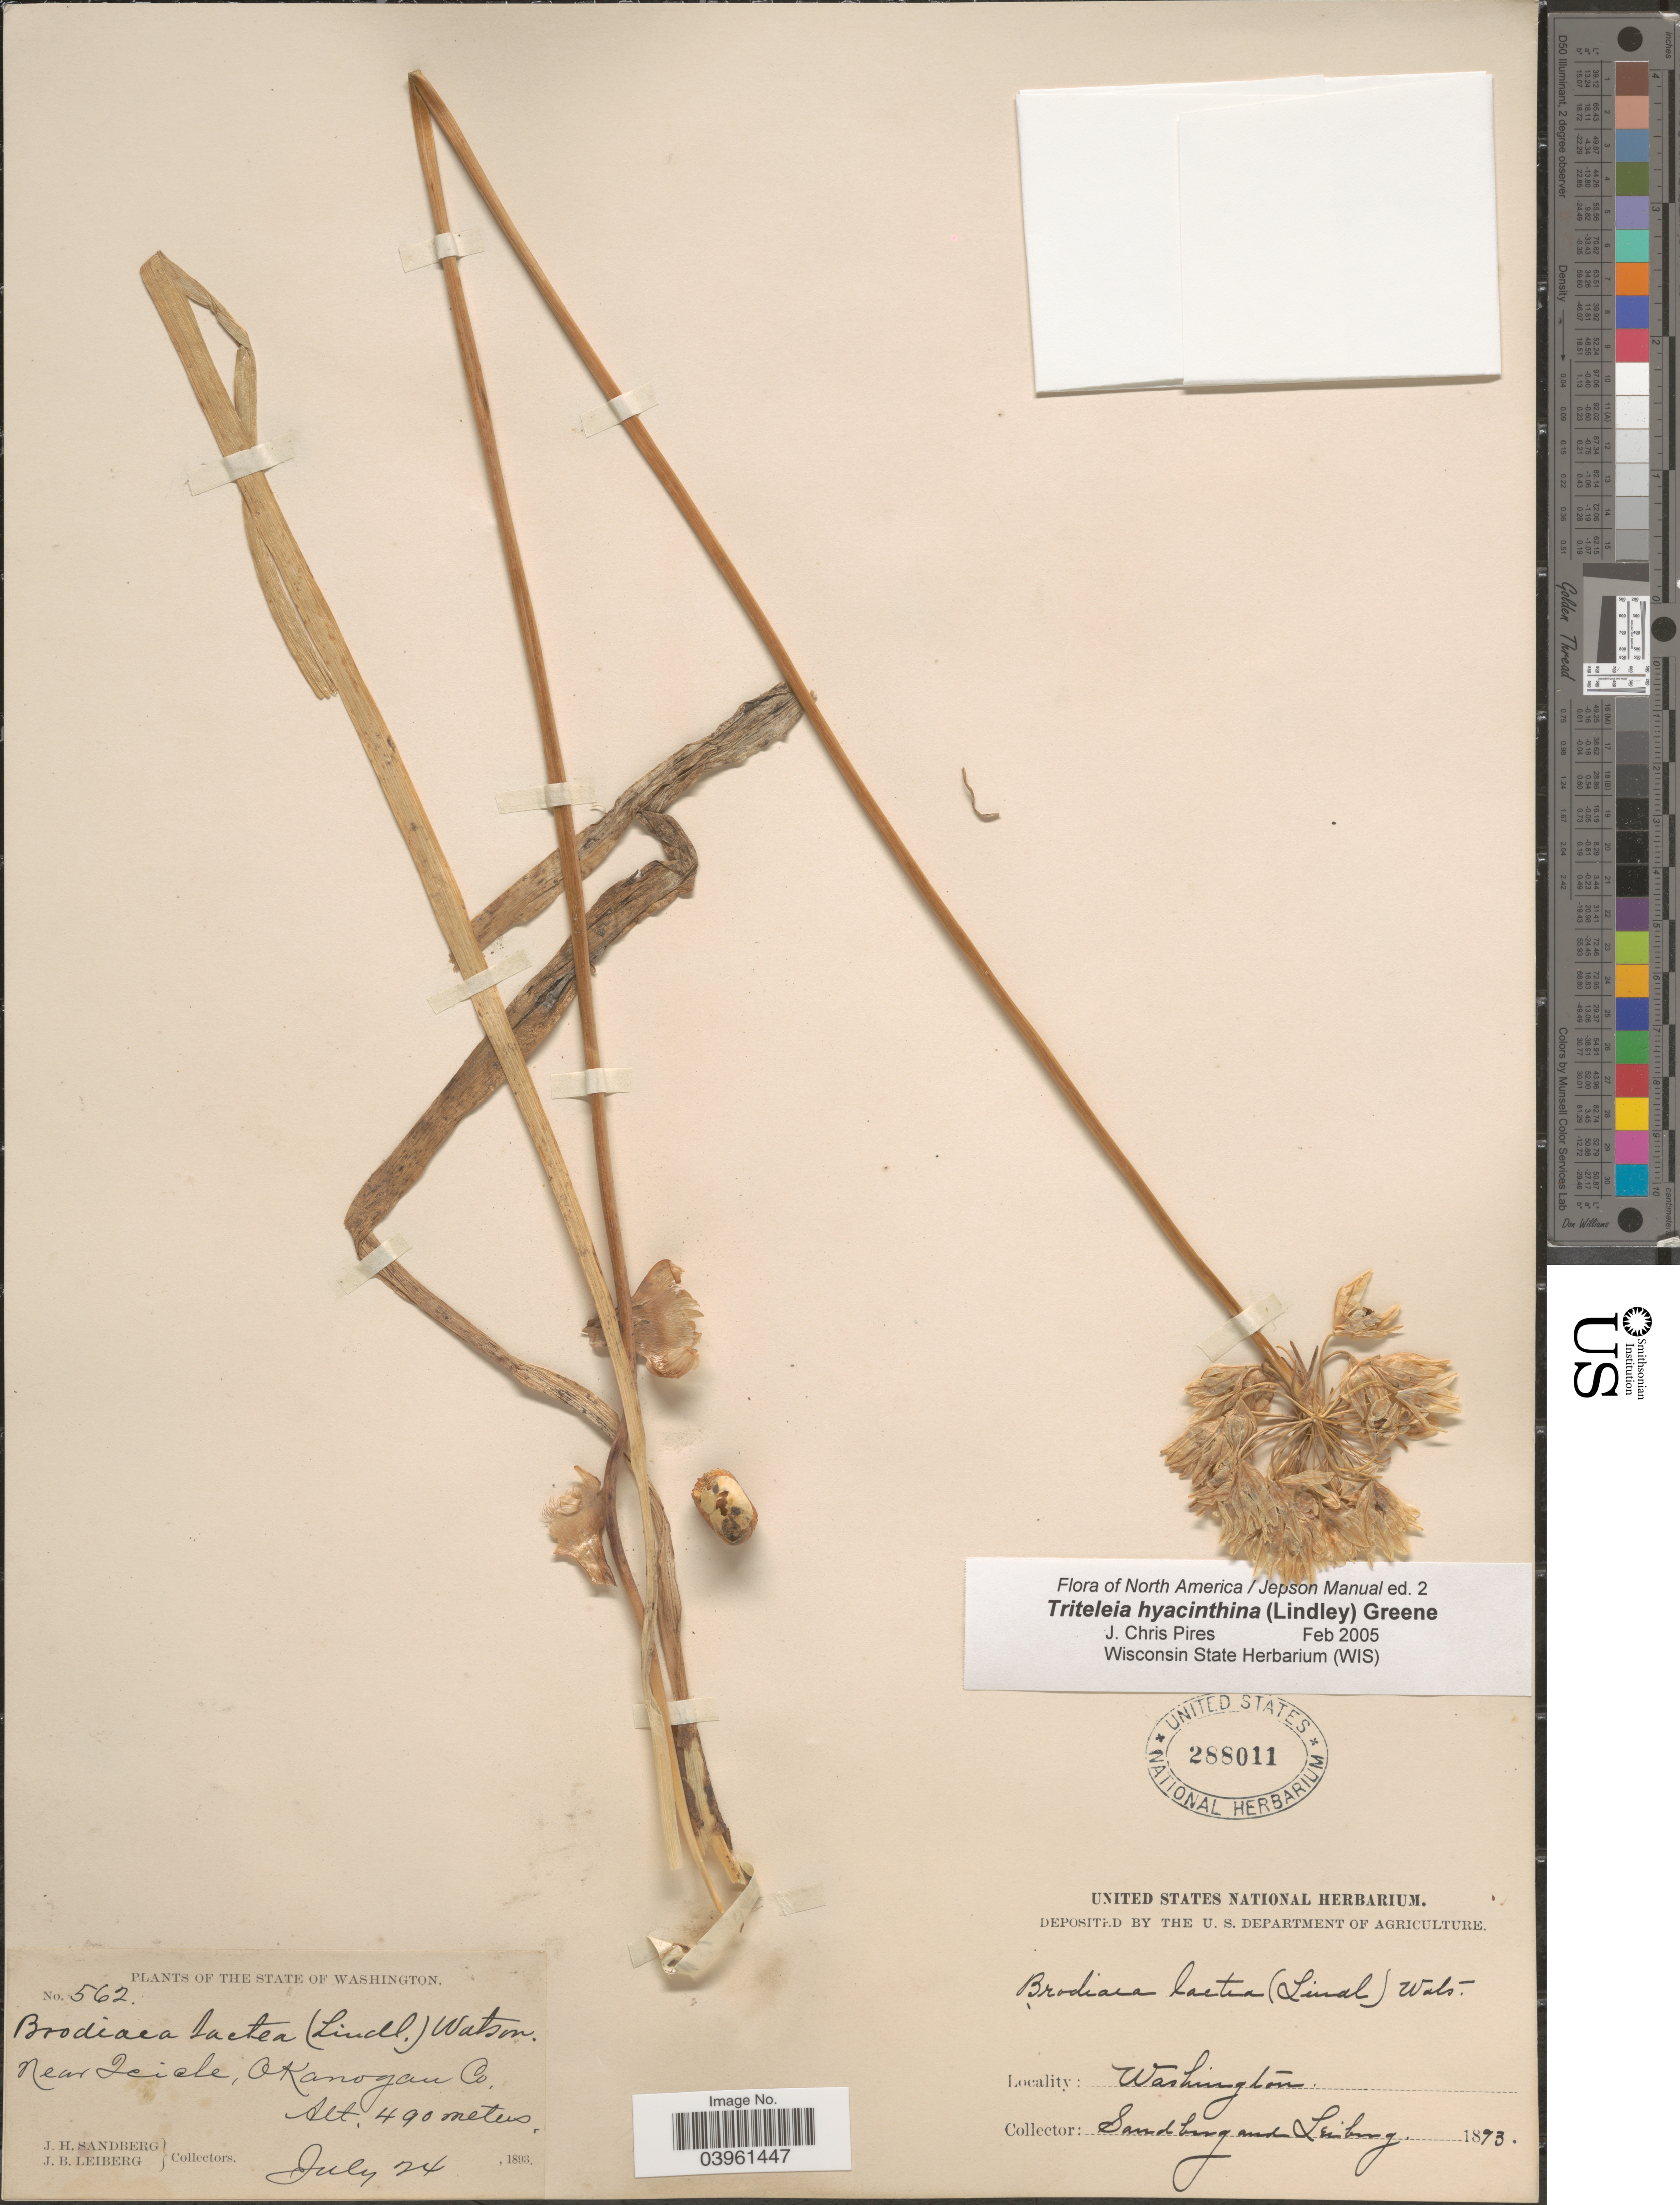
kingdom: Plantae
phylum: Tracheophyta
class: Liliopsida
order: Asparagales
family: Asparagaceae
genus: Triteleia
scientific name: Triteleia hyacinthina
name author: (Lindl.) Greene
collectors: J. H. Sandberg & J. B. Leiberg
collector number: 562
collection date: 1893-07-24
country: United States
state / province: Washington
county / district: Okanogan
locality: Near Icicle, Okanogan Co.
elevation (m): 490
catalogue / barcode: US 288011